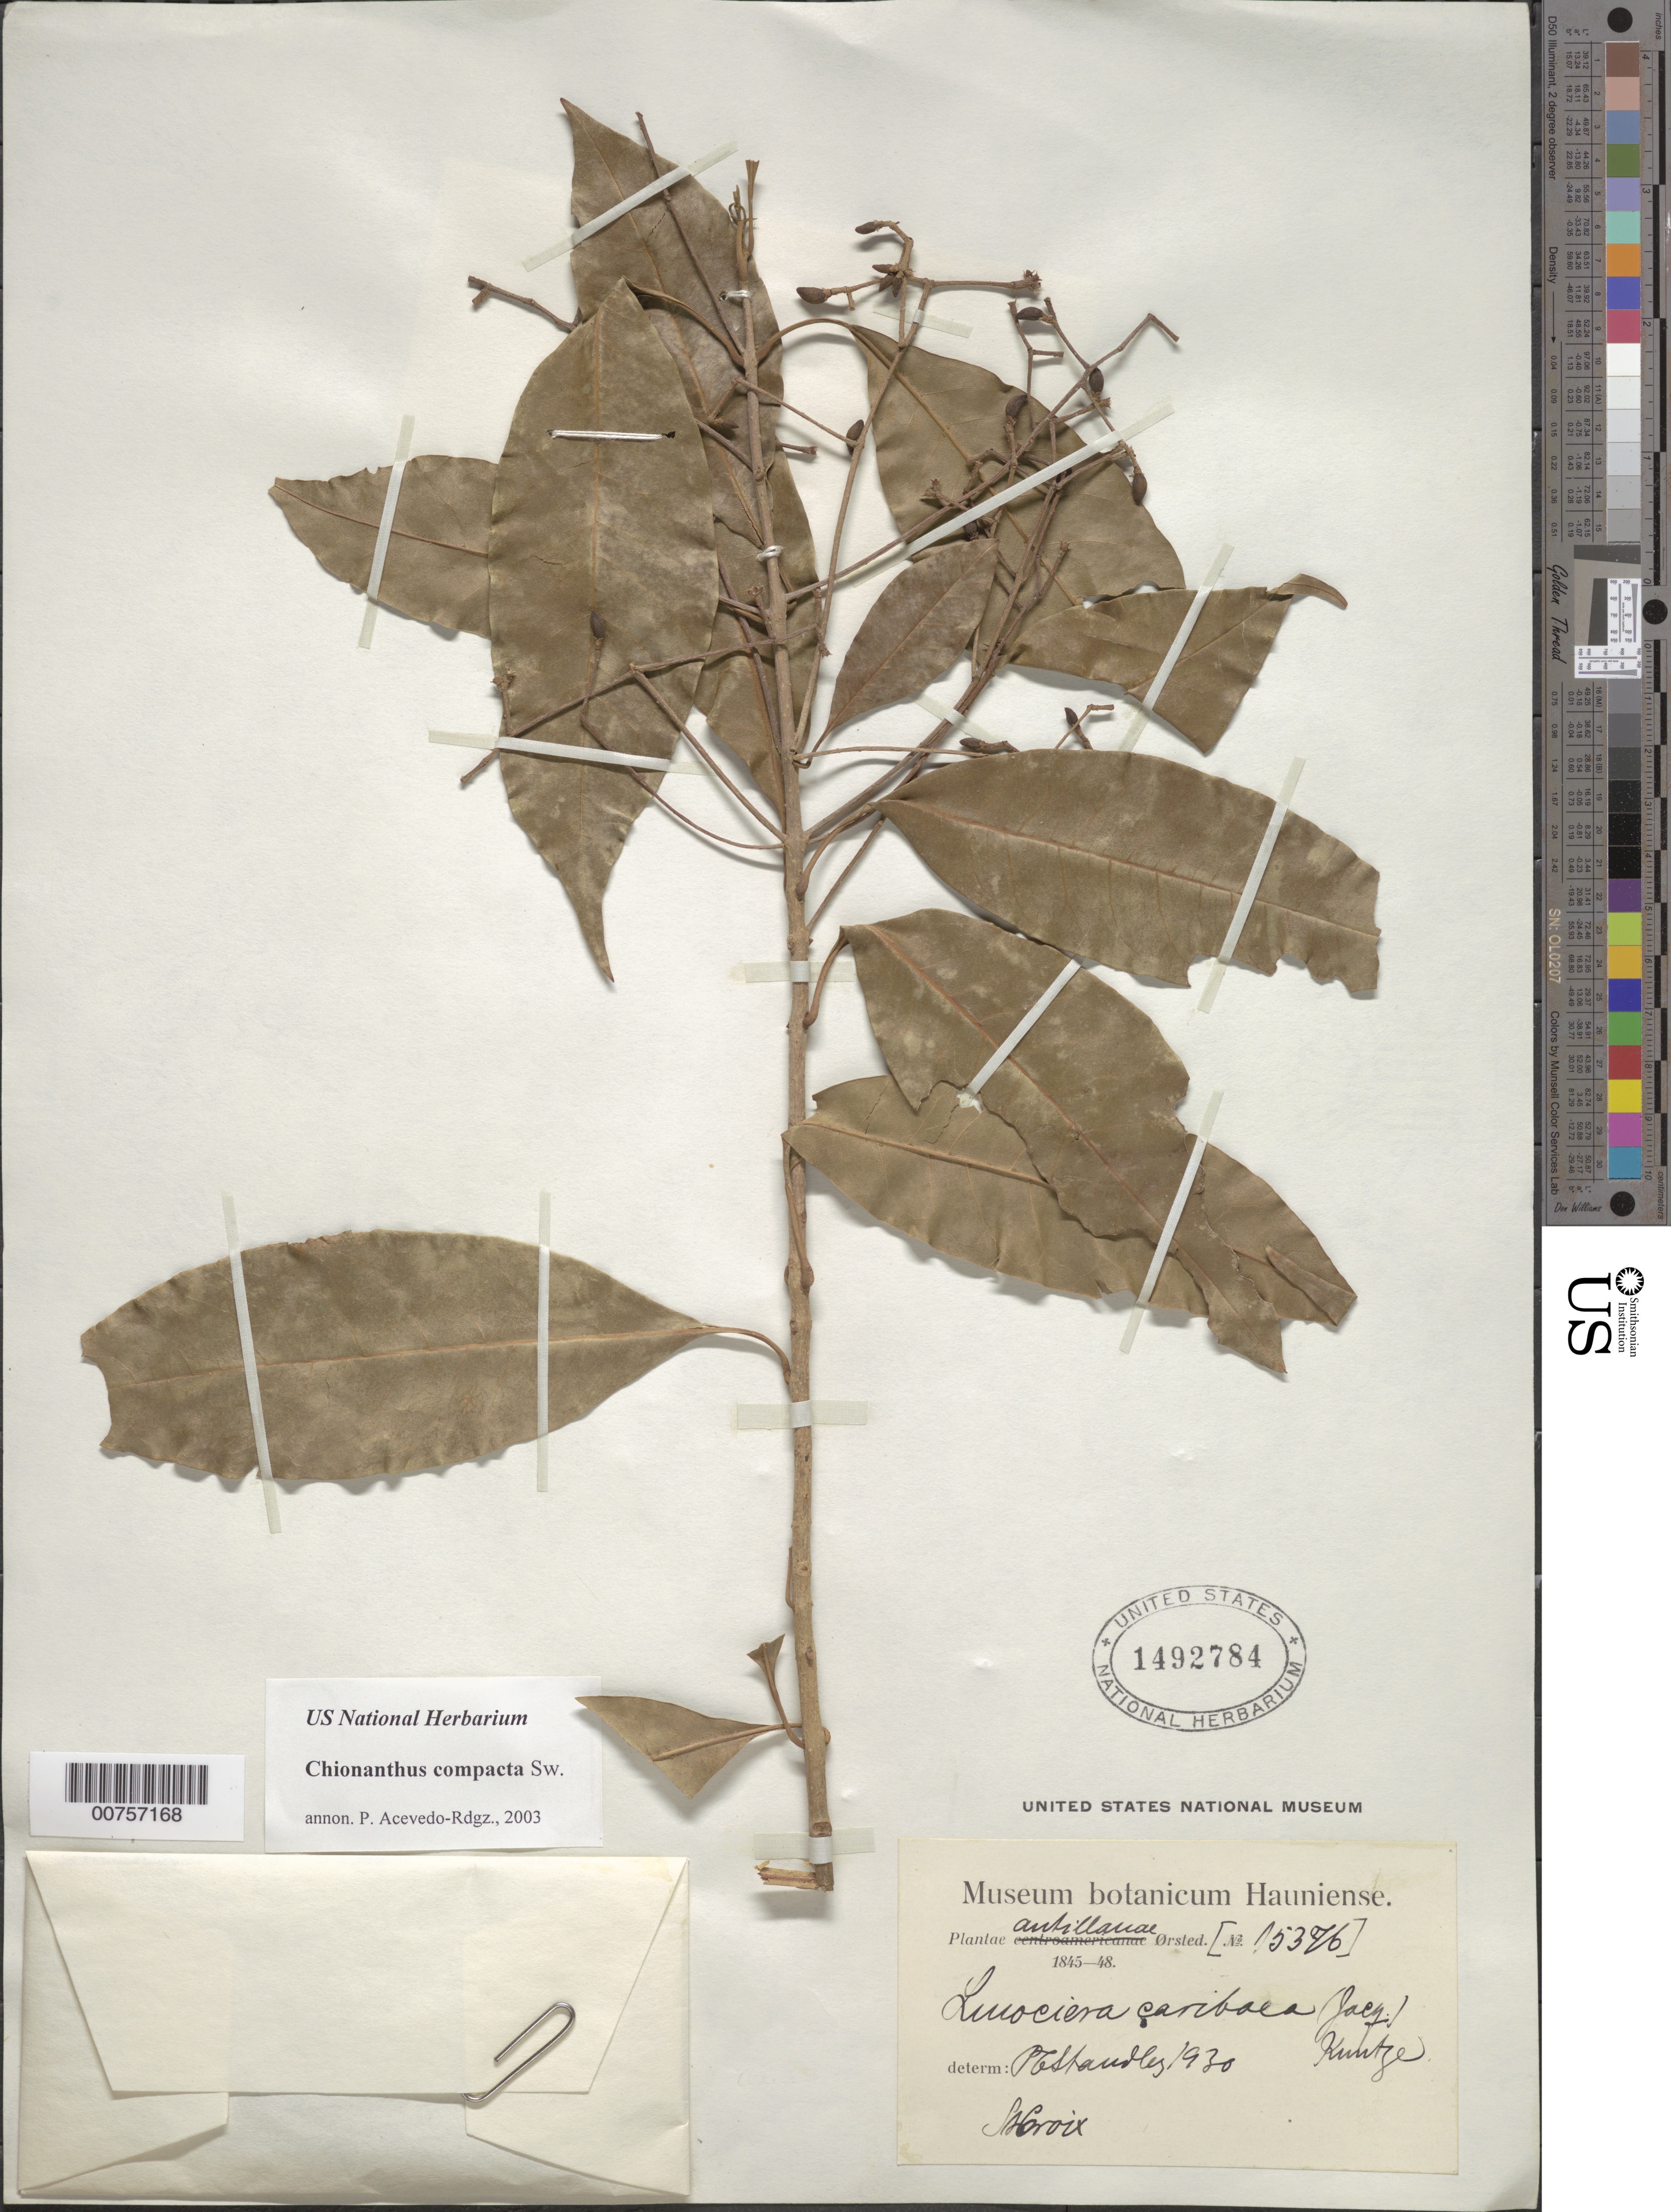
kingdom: Plantae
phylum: Tracheophyta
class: Magnoliopsida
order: Lamiales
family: Oleaceae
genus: Chionanthus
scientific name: Chionanthus compactus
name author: Sw.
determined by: Acevedo-Rodríguez, P., (BOT), Smithsonian Institution - National Museum of Natural History (UNITED STATES)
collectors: A. S. Oersted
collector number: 15376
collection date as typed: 1845 to -- --- 1848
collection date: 1845/1848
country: U.S. Virgin Islands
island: St. Croix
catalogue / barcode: US 1492784